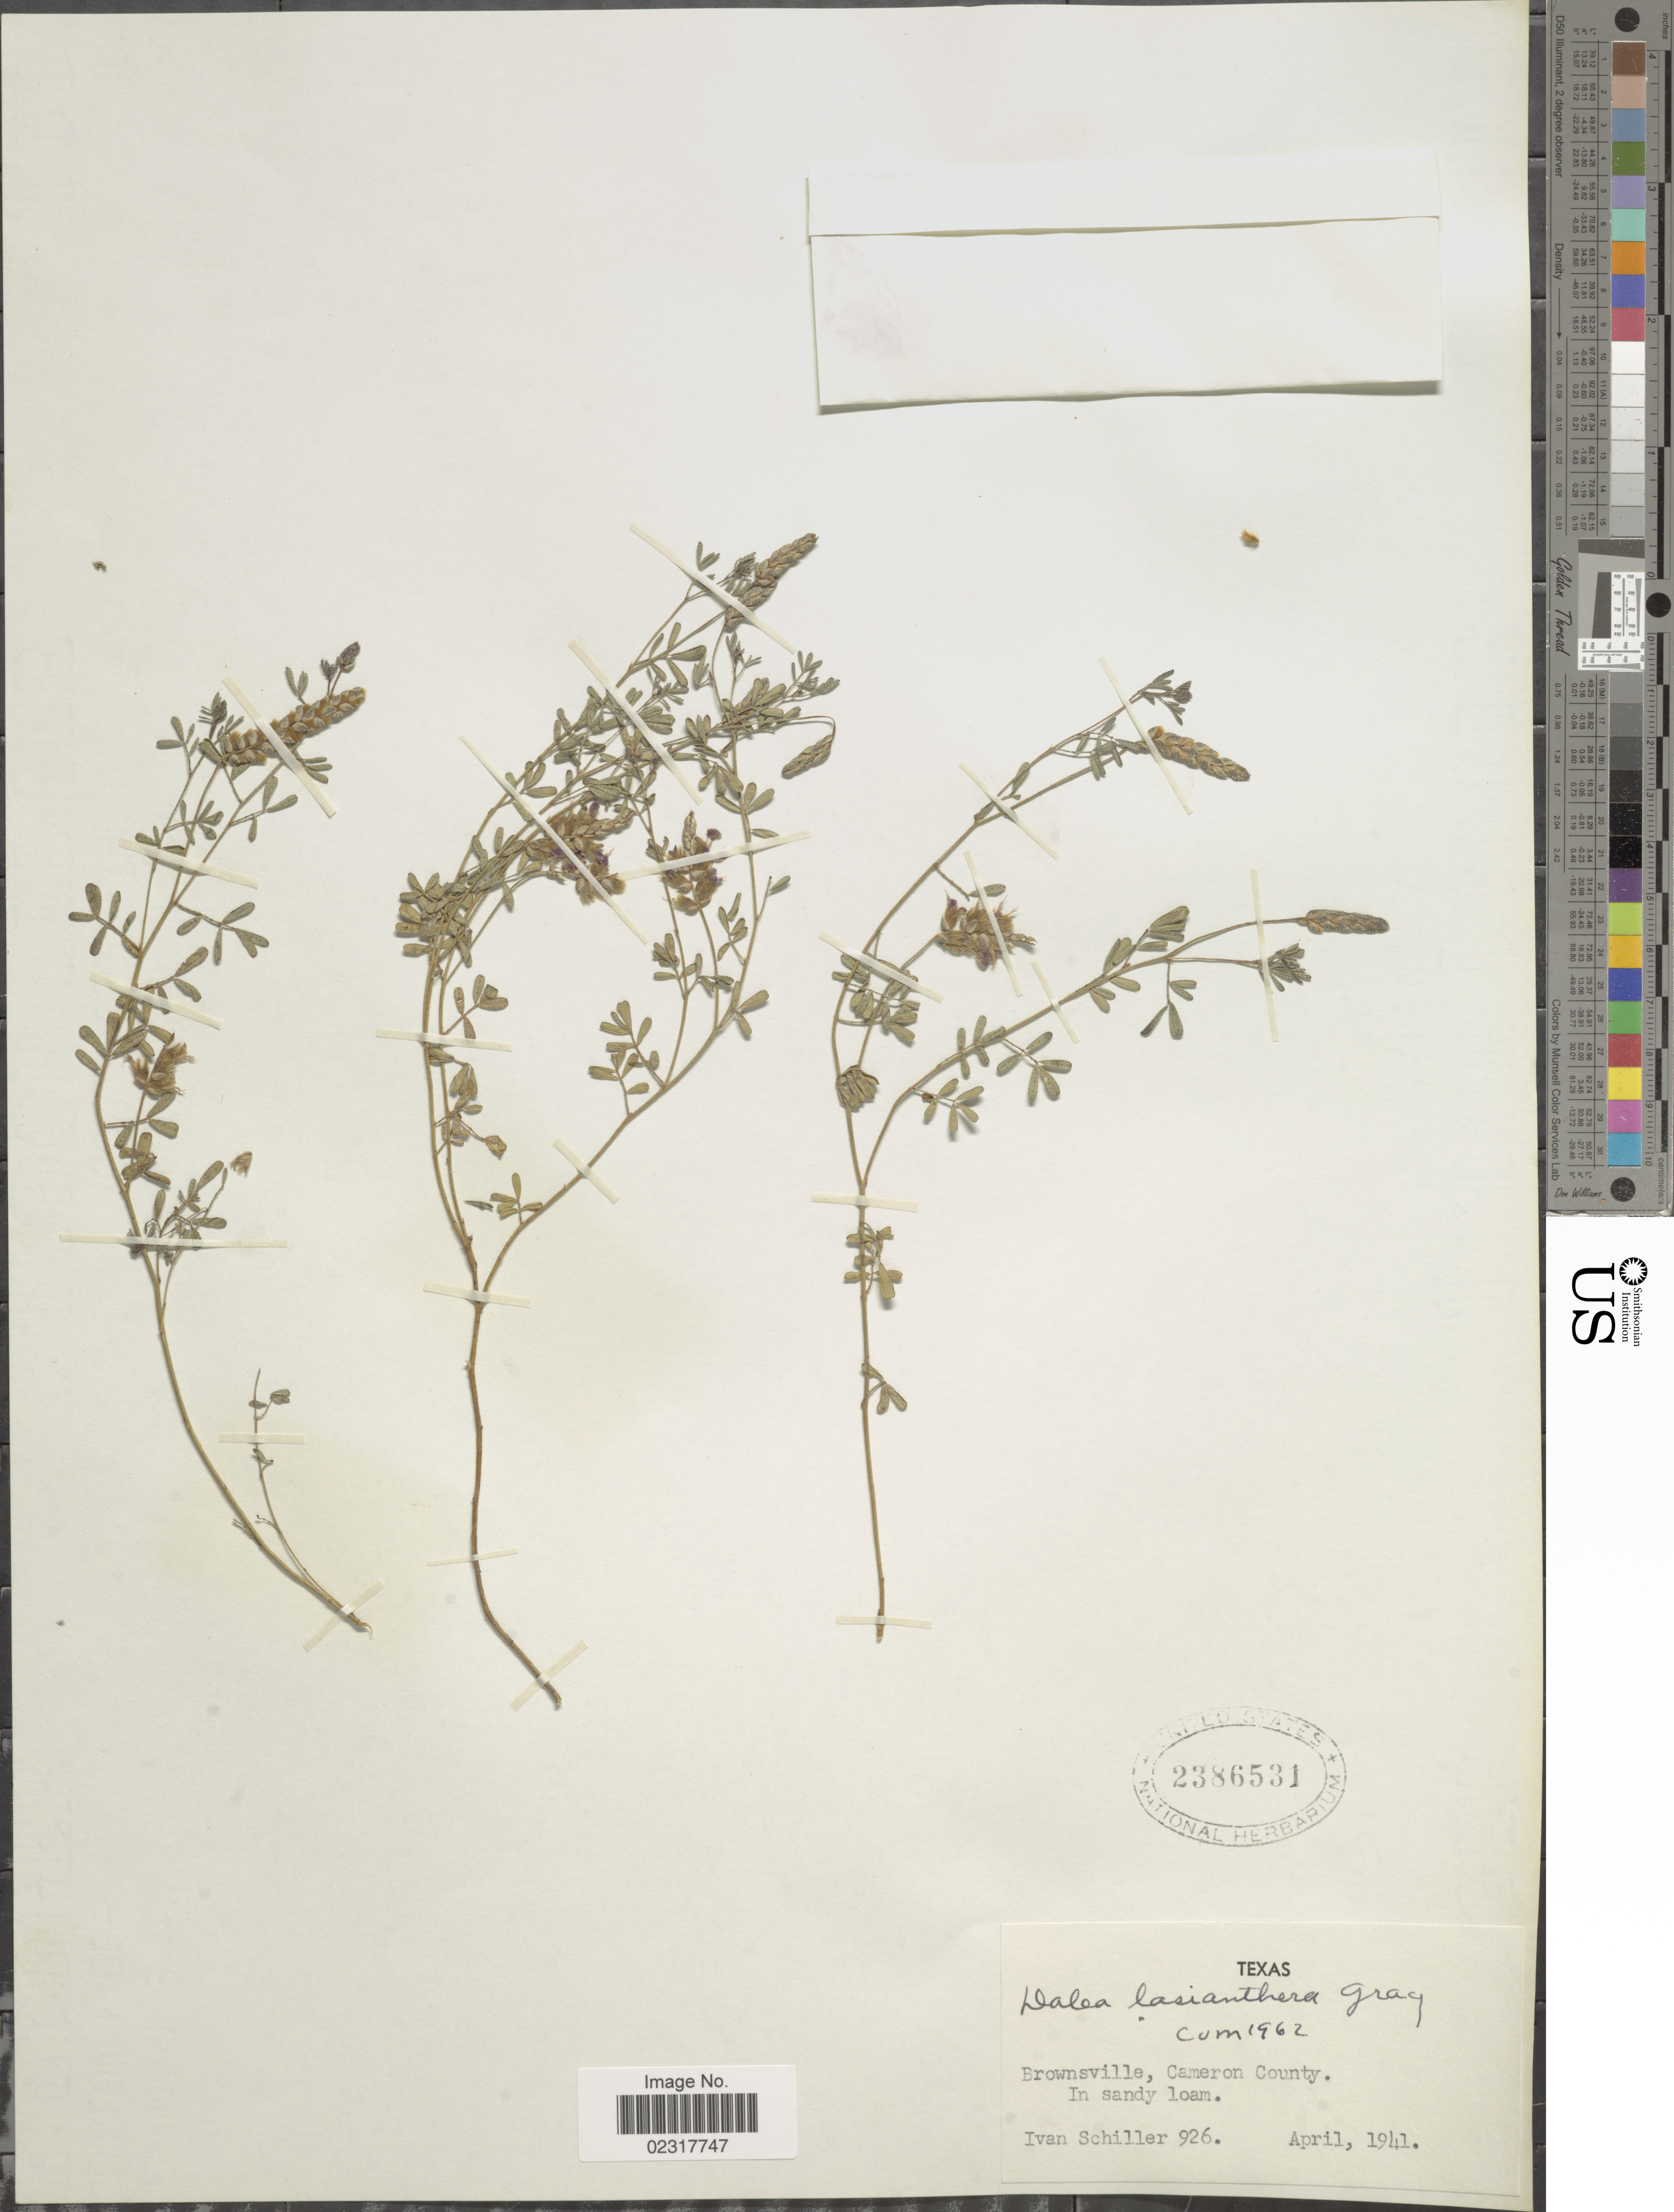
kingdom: Plantae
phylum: Tracheophyta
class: Magnoliopsida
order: Fabales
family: Fabaceae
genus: Dalea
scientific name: Dalea lasiathera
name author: A. Gray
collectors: I. Schiller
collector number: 926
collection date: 1941-04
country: United States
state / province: Texas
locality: Brownsville, Cameron County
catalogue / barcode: US 2386531